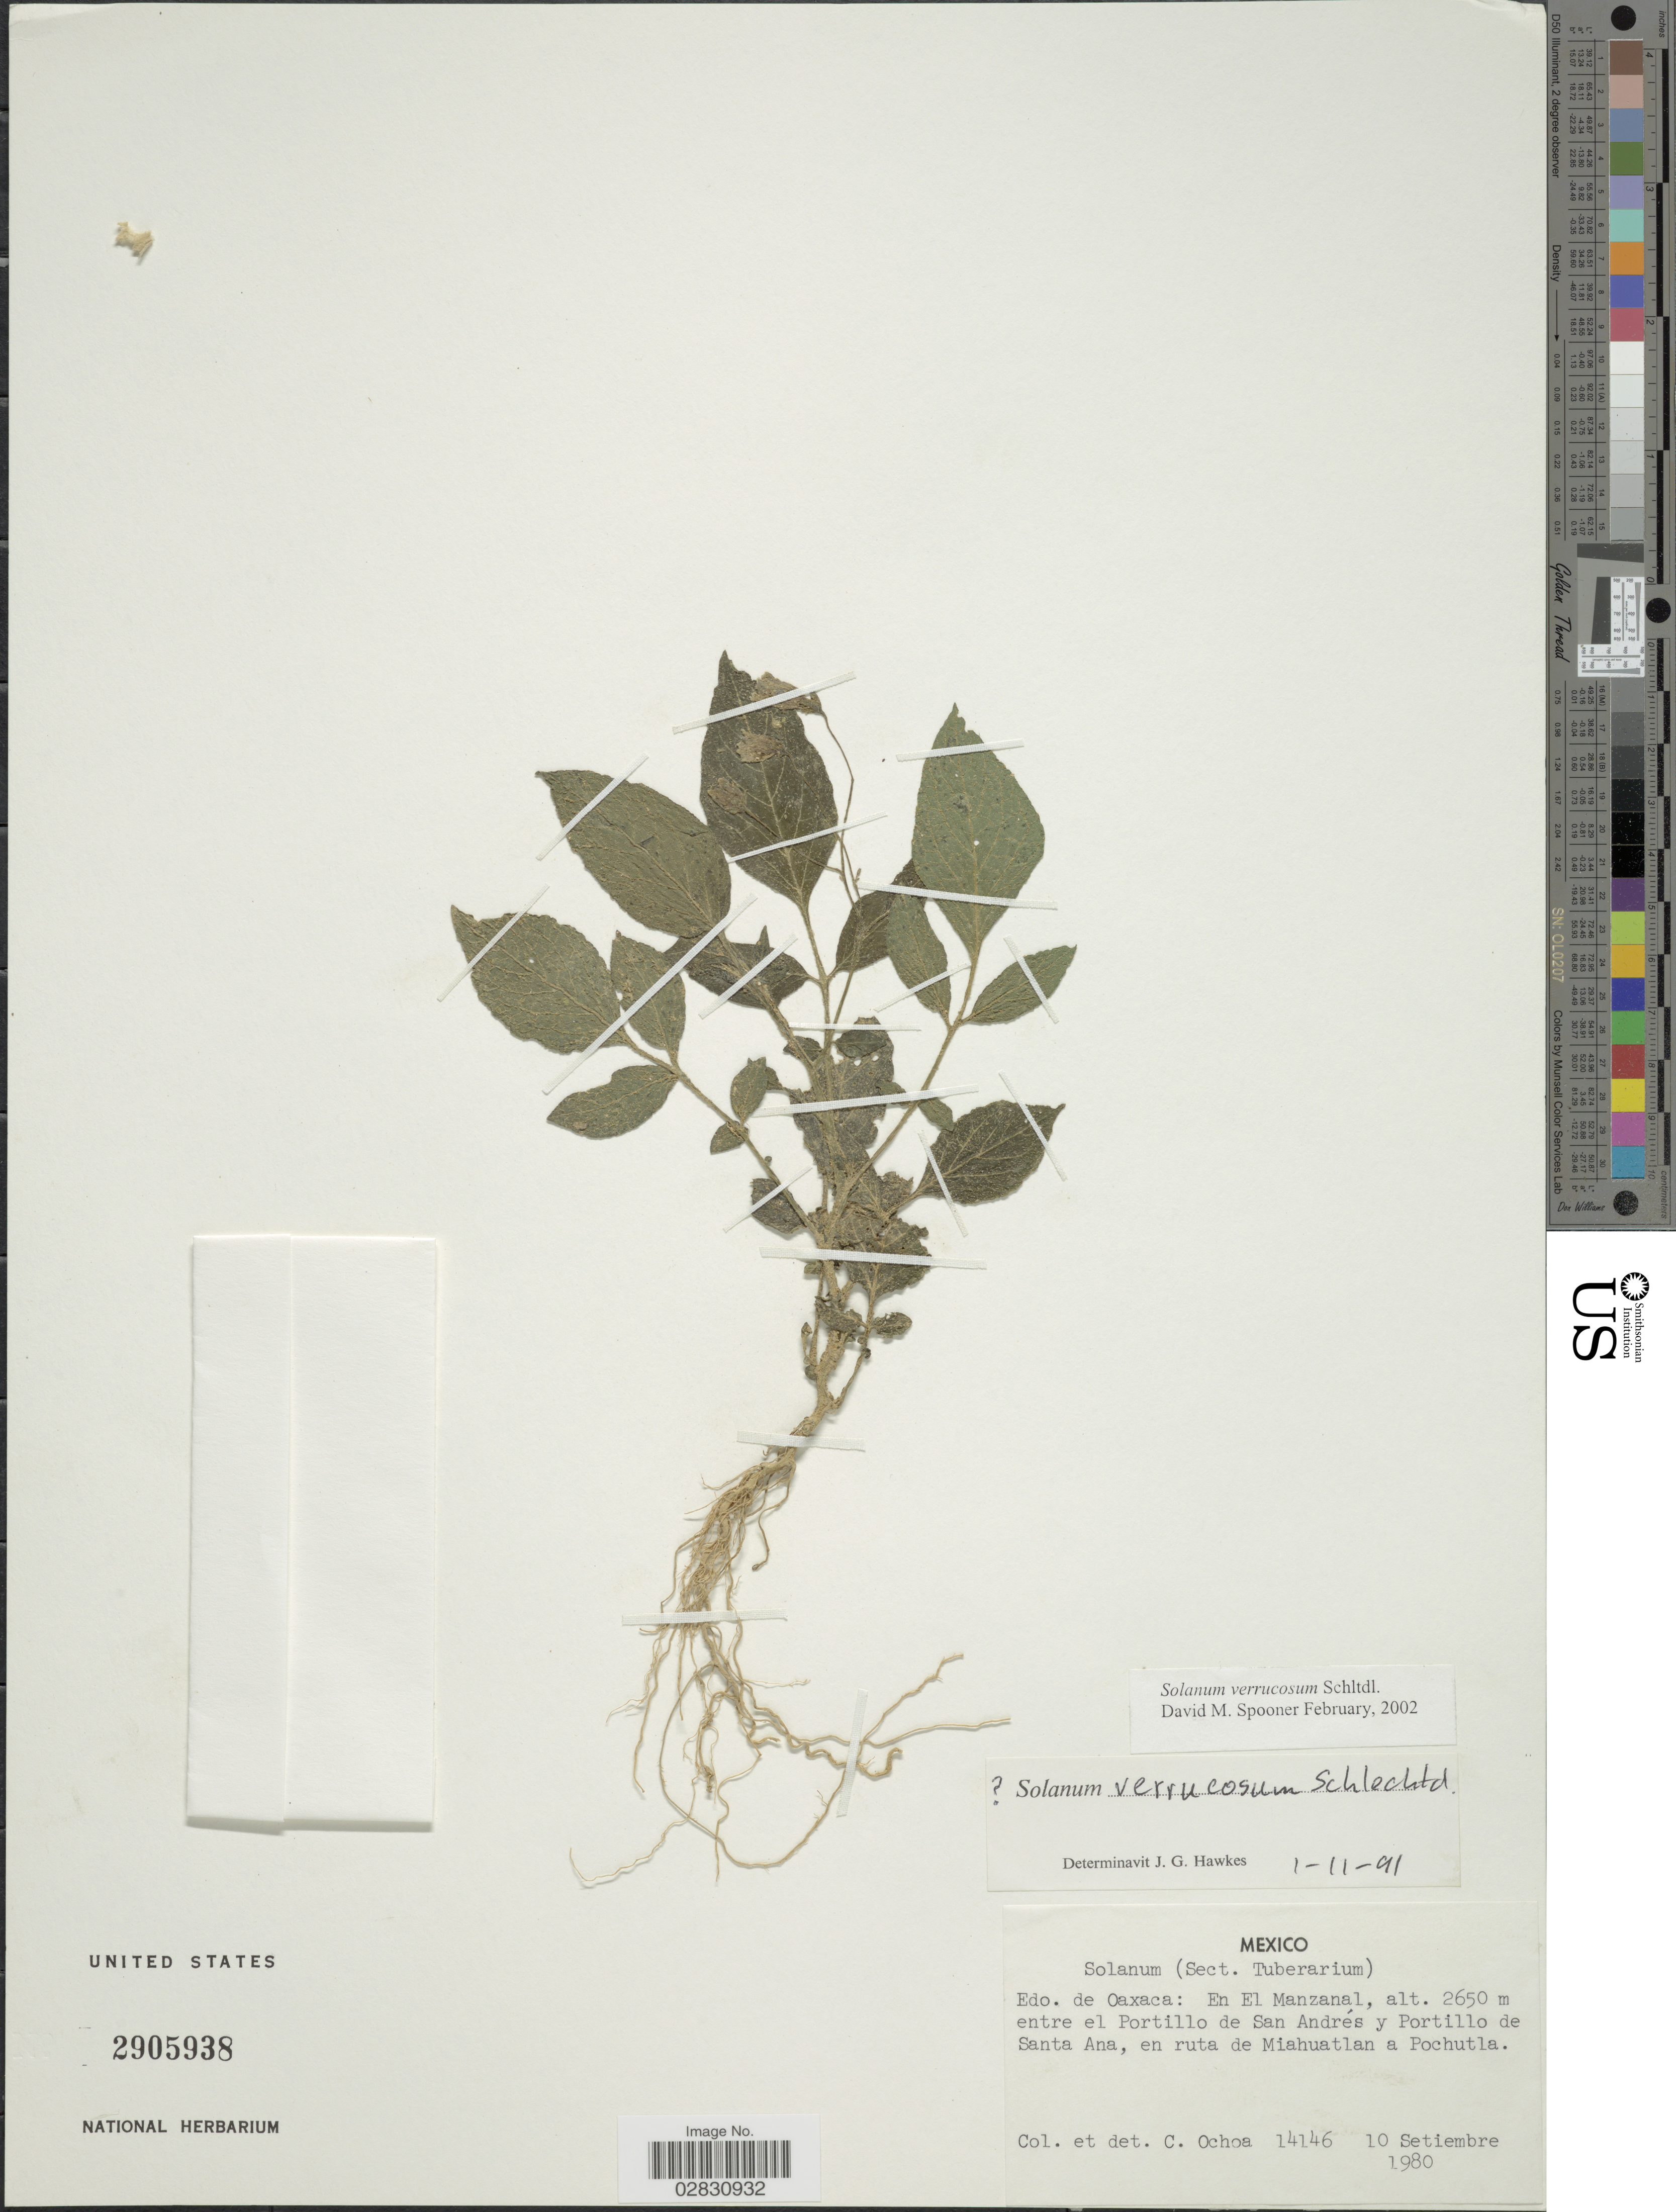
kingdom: Plantae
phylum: Tracheophyta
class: Magnoliopsida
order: Solanales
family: Solanaceae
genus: Solanum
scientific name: Solanum verrucosum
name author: Schltdl.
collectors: C. Ochoa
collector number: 14146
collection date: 1980-09-10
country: Mexico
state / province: Oaxaca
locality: En El Manzanal, entre el Portillo de San Andrés y Portillo de Santa Ana, en ruta de Miahuatlan a Pochutla.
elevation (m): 2650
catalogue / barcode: US 2905938